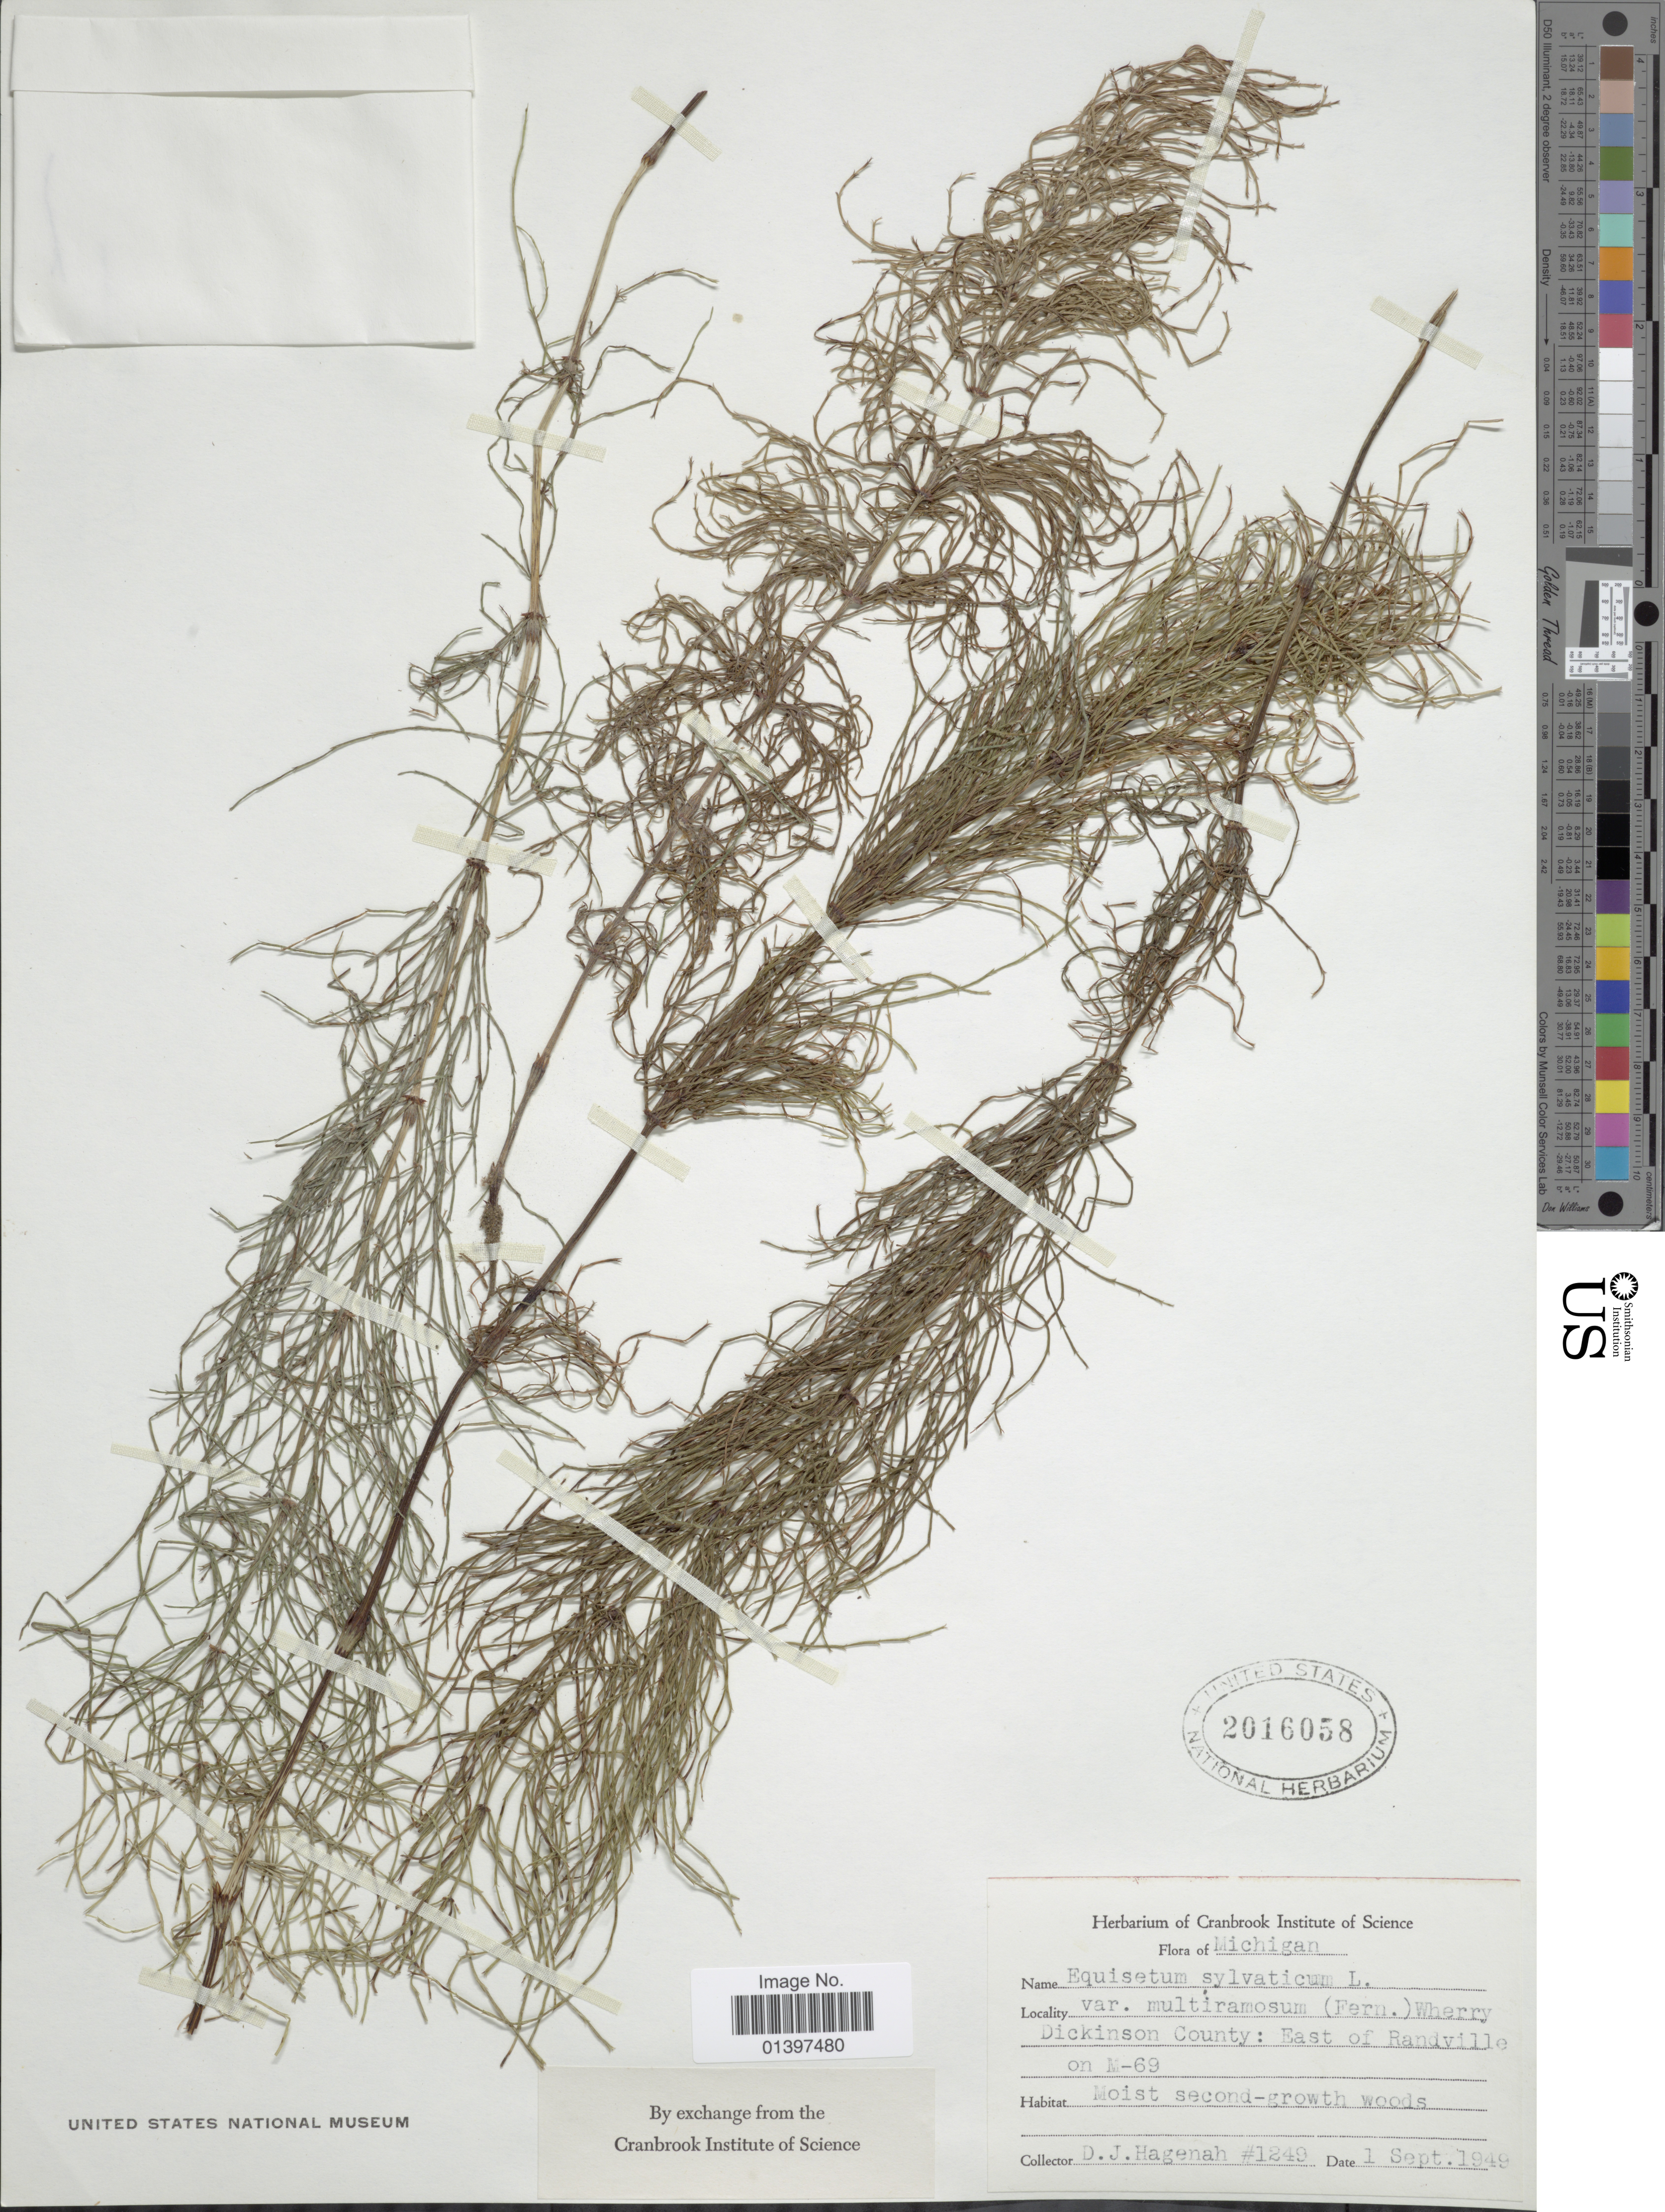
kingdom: Plantae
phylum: Tracheophyta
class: Polypodiopsida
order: Equisetales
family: Equisetaceae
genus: Equisetum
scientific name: Equisetum sylvaticum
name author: L.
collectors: D. Hagenah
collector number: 1249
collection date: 1949-09-01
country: United States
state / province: Michigan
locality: Dickinson County: East of Randville on M-69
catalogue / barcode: US 2016058